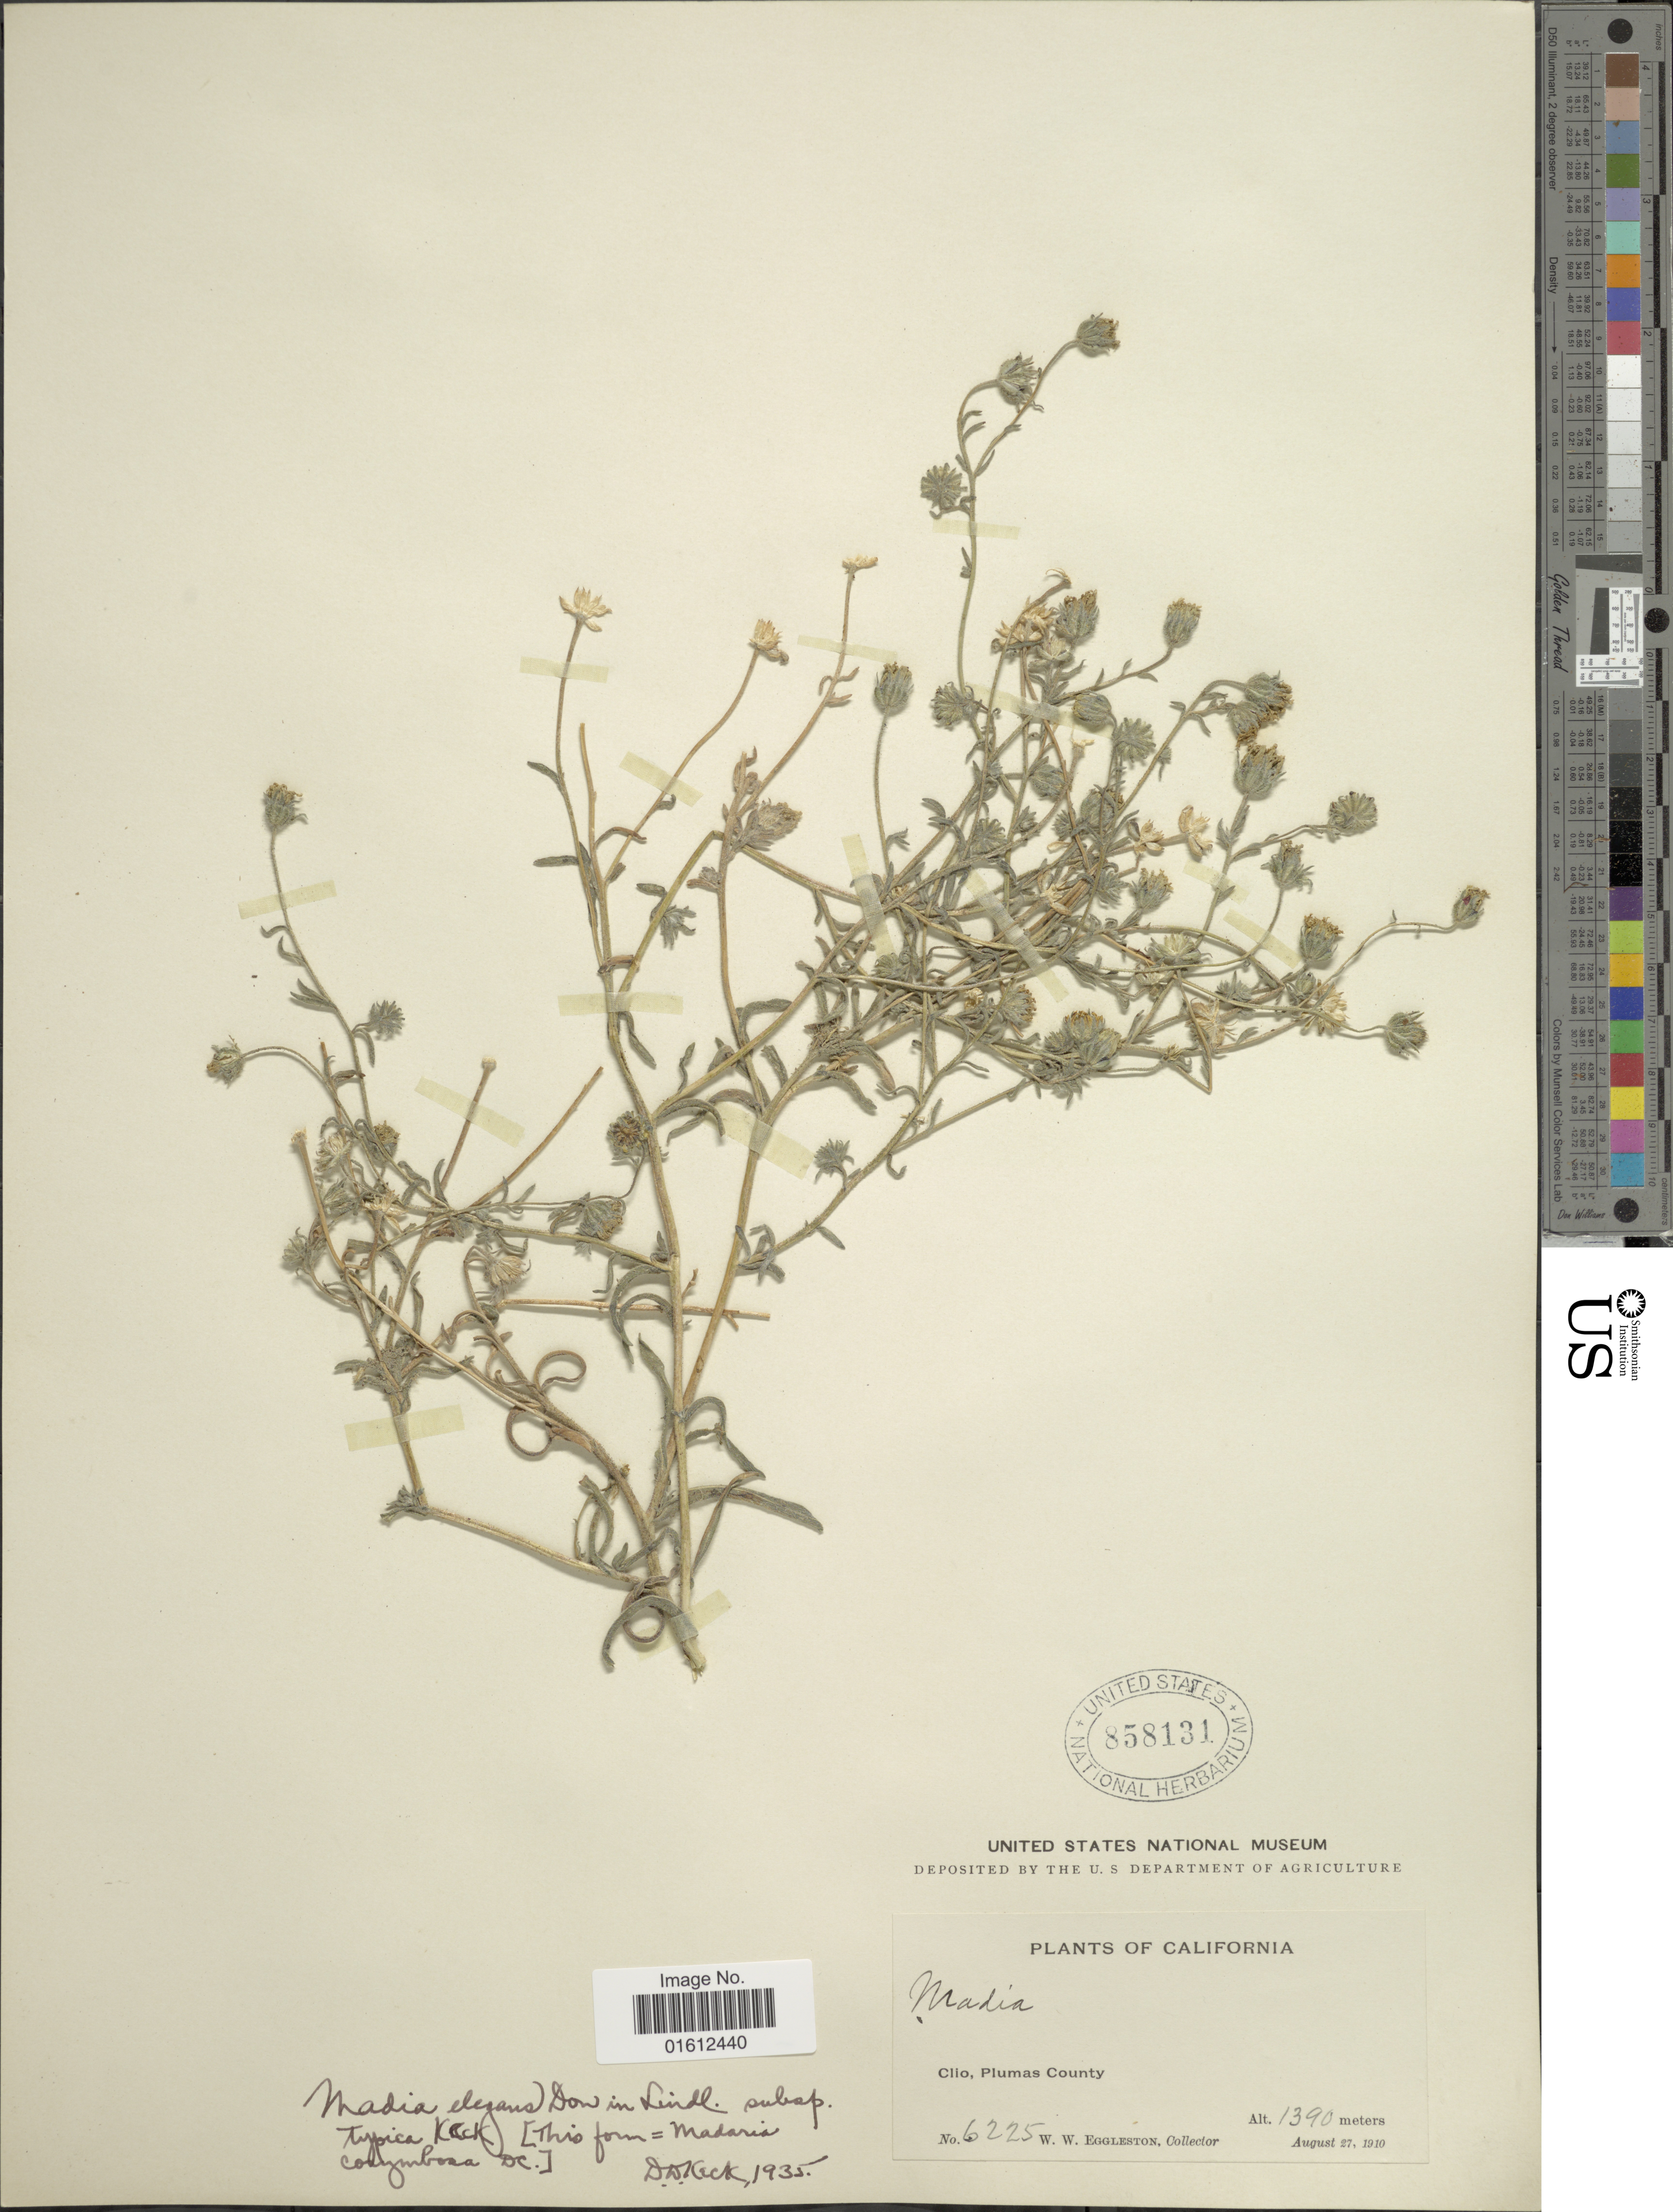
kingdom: Plantae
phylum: Tracheophyta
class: Magnoliopsida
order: Asterales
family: Asteraceae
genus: Madia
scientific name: Madia elegans subsp. elegans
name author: D. Don ex Lindl.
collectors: W. W. Eggleston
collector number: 6225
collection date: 1910-08-27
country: United States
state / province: California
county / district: Plumas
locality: Clio, Plumas County.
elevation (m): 1390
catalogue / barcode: US 858131